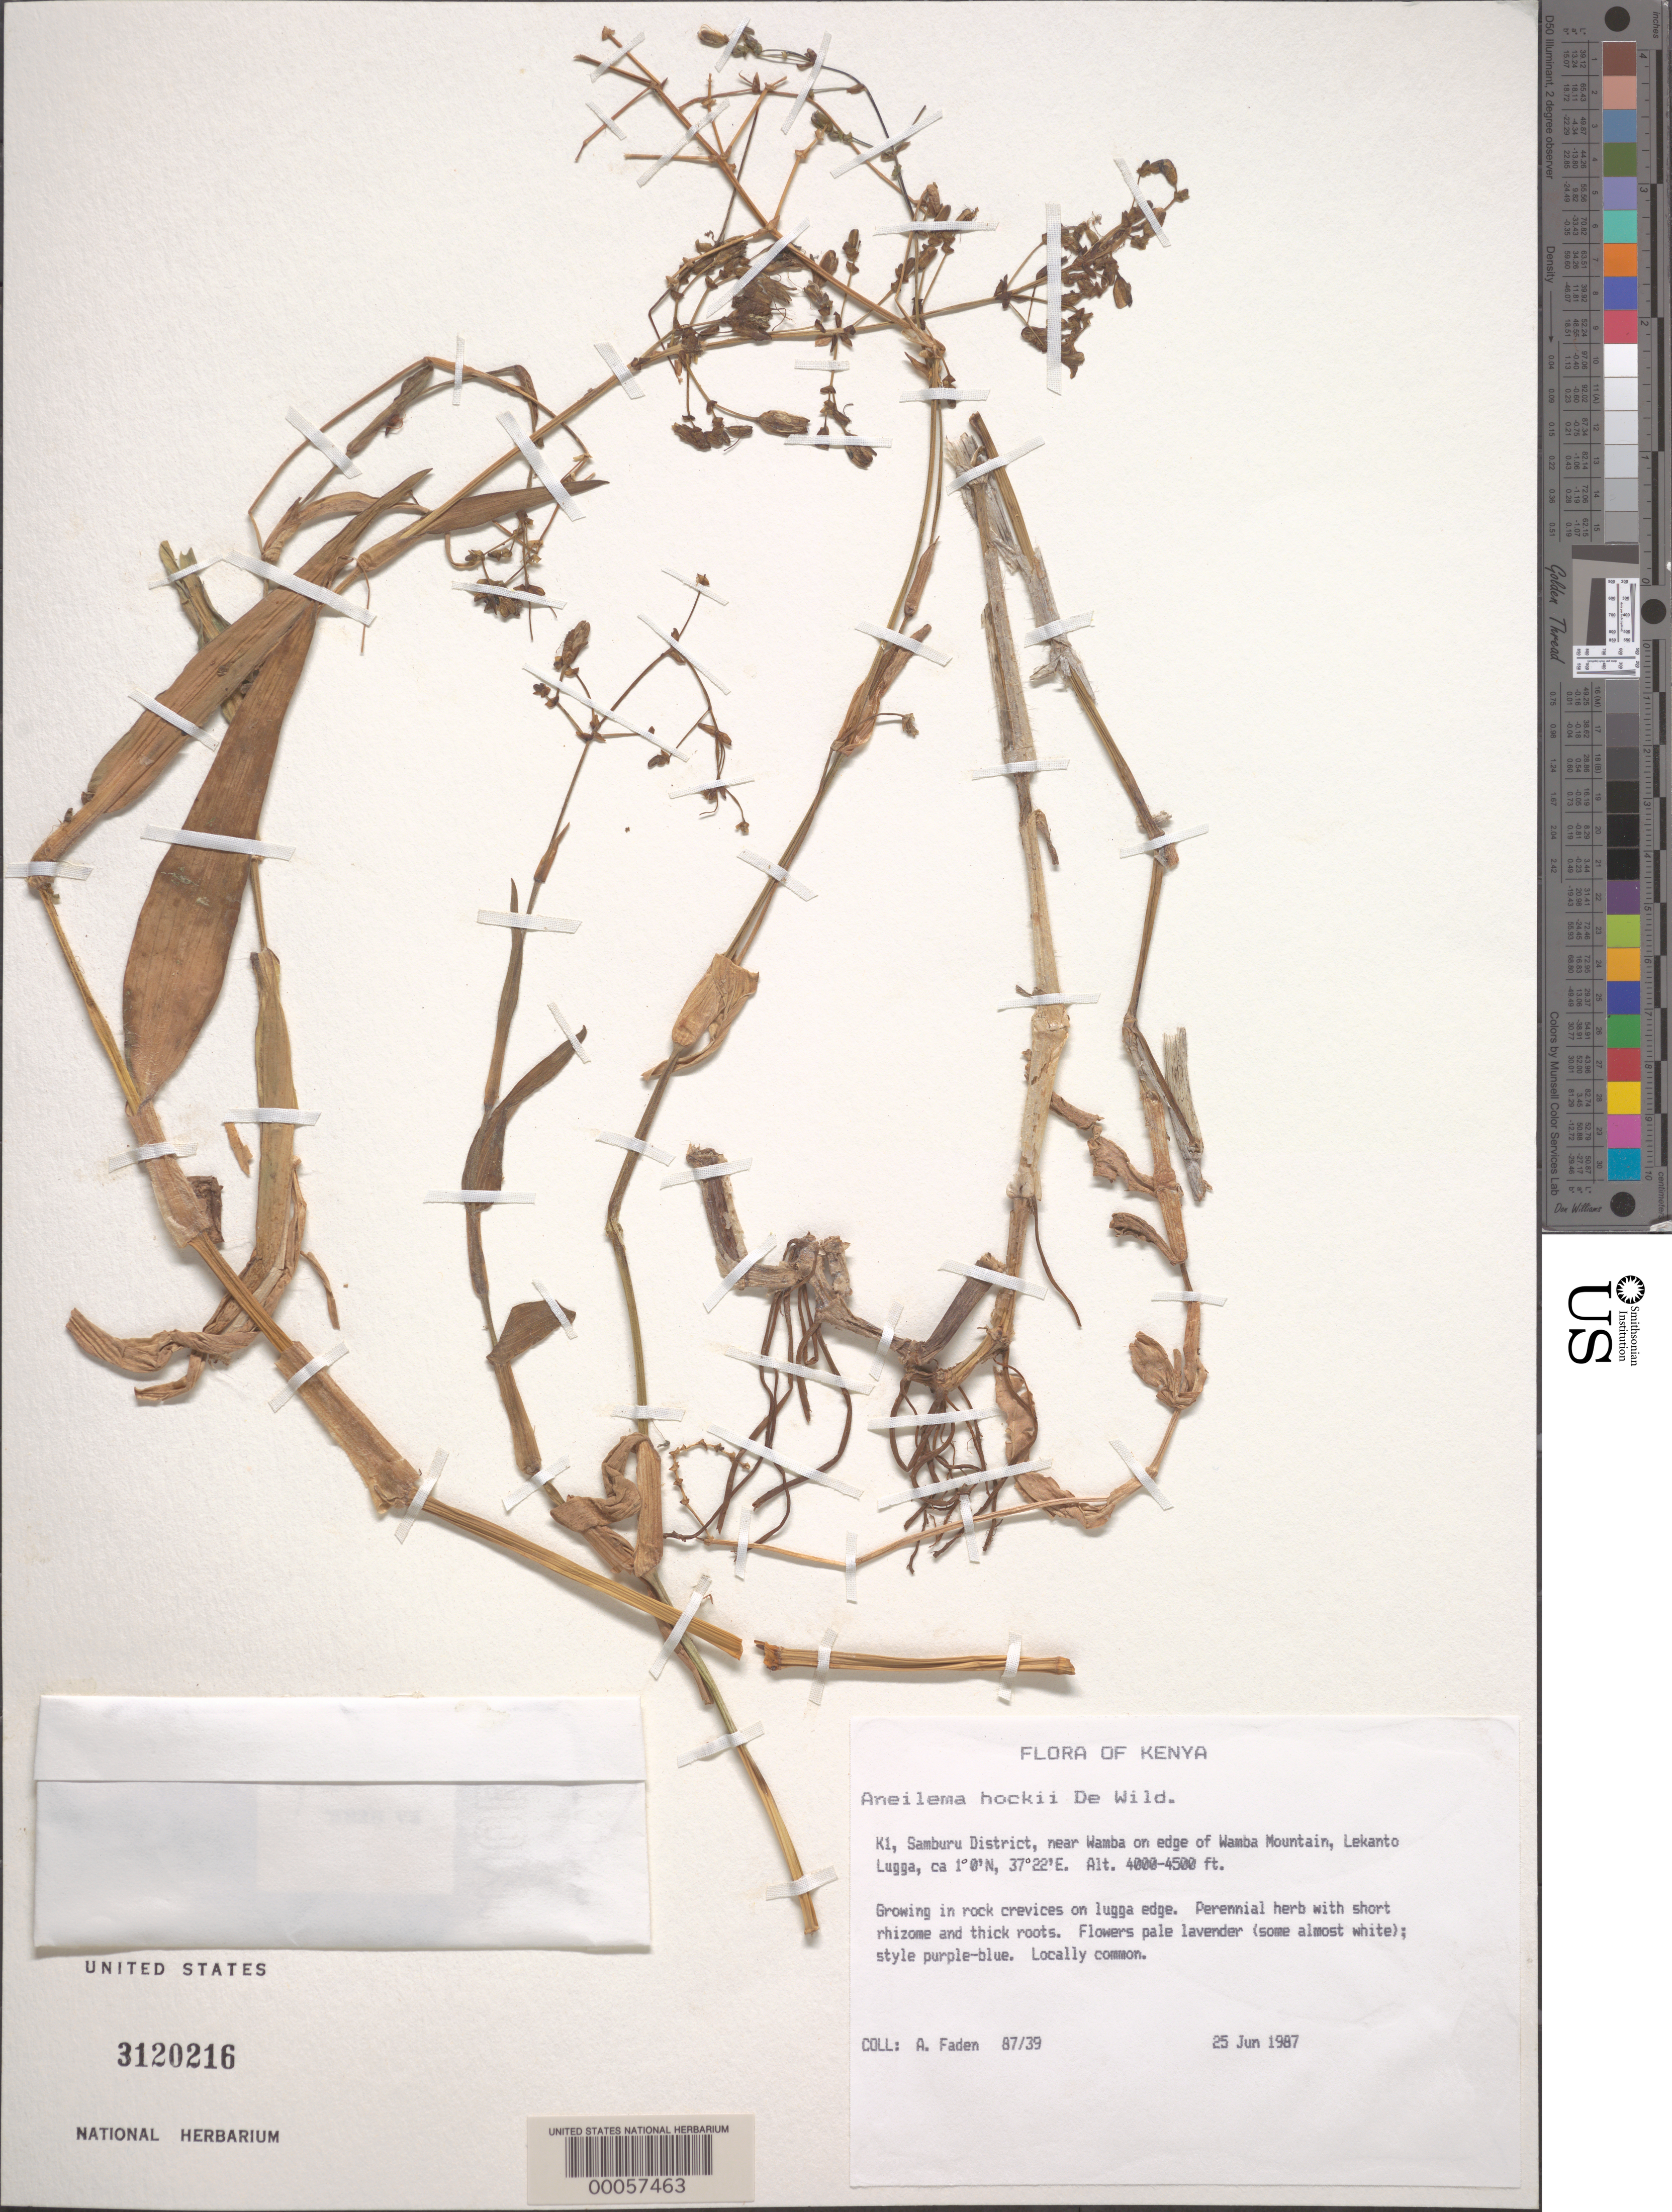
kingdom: Plantae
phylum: Tracheophyta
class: Liliopsida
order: Commelinales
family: Commelinaceae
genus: Aneilema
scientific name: Aneilema hockii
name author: De Wild.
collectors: A. J. Faden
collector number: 87/39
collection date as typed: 25 Jun 1987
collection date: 1987-06-25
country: Kenya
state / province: Samburu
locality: Near wamba on edge of wamba mt., lekanto lugga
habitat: Growing in crevices on lugga edge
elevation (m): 1219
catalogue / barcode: US 3120216